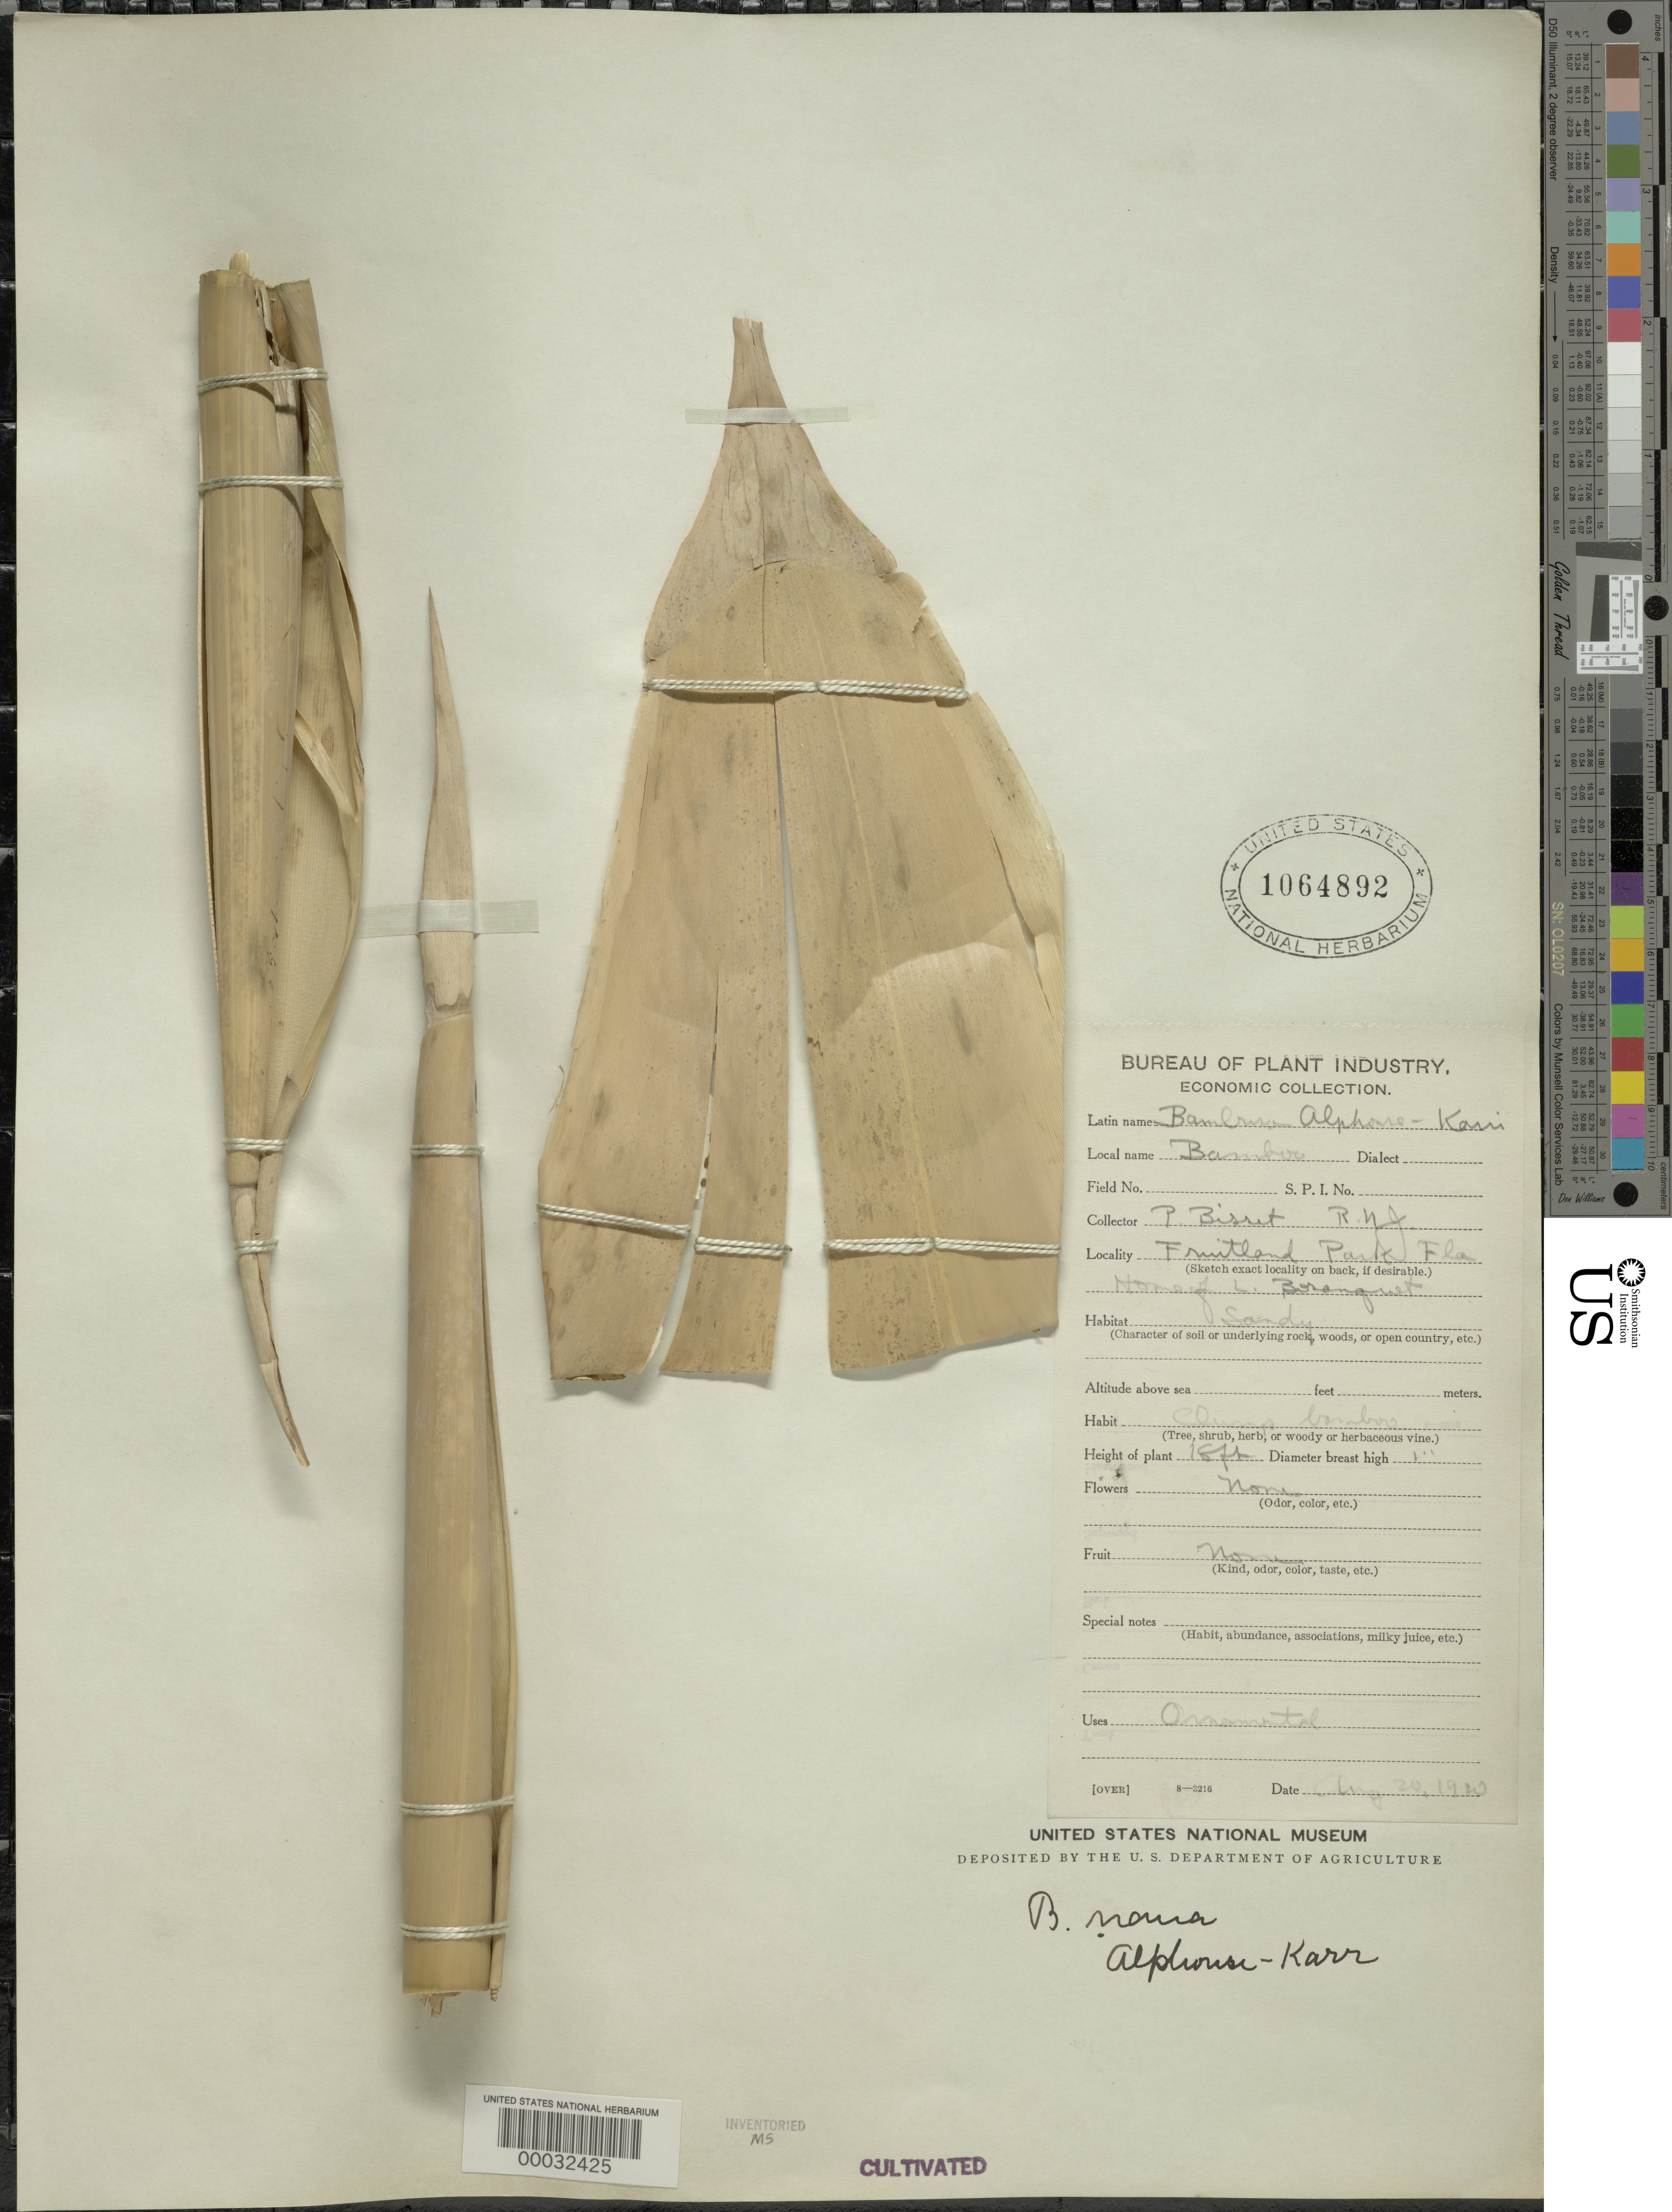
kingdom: Plantae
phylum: Tracheophyta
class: Liliopsida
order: Poales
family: Poaceae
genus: Bambusa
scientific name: Bambusa multiplex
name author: (Lour.) Raeusch. ex Schult. & Schult. f.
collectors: P. Bisset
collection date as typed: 20 Aug 1920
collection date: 1920-08-20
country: United States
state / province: Florida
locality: Fruitland Park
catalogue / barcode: US 1064892